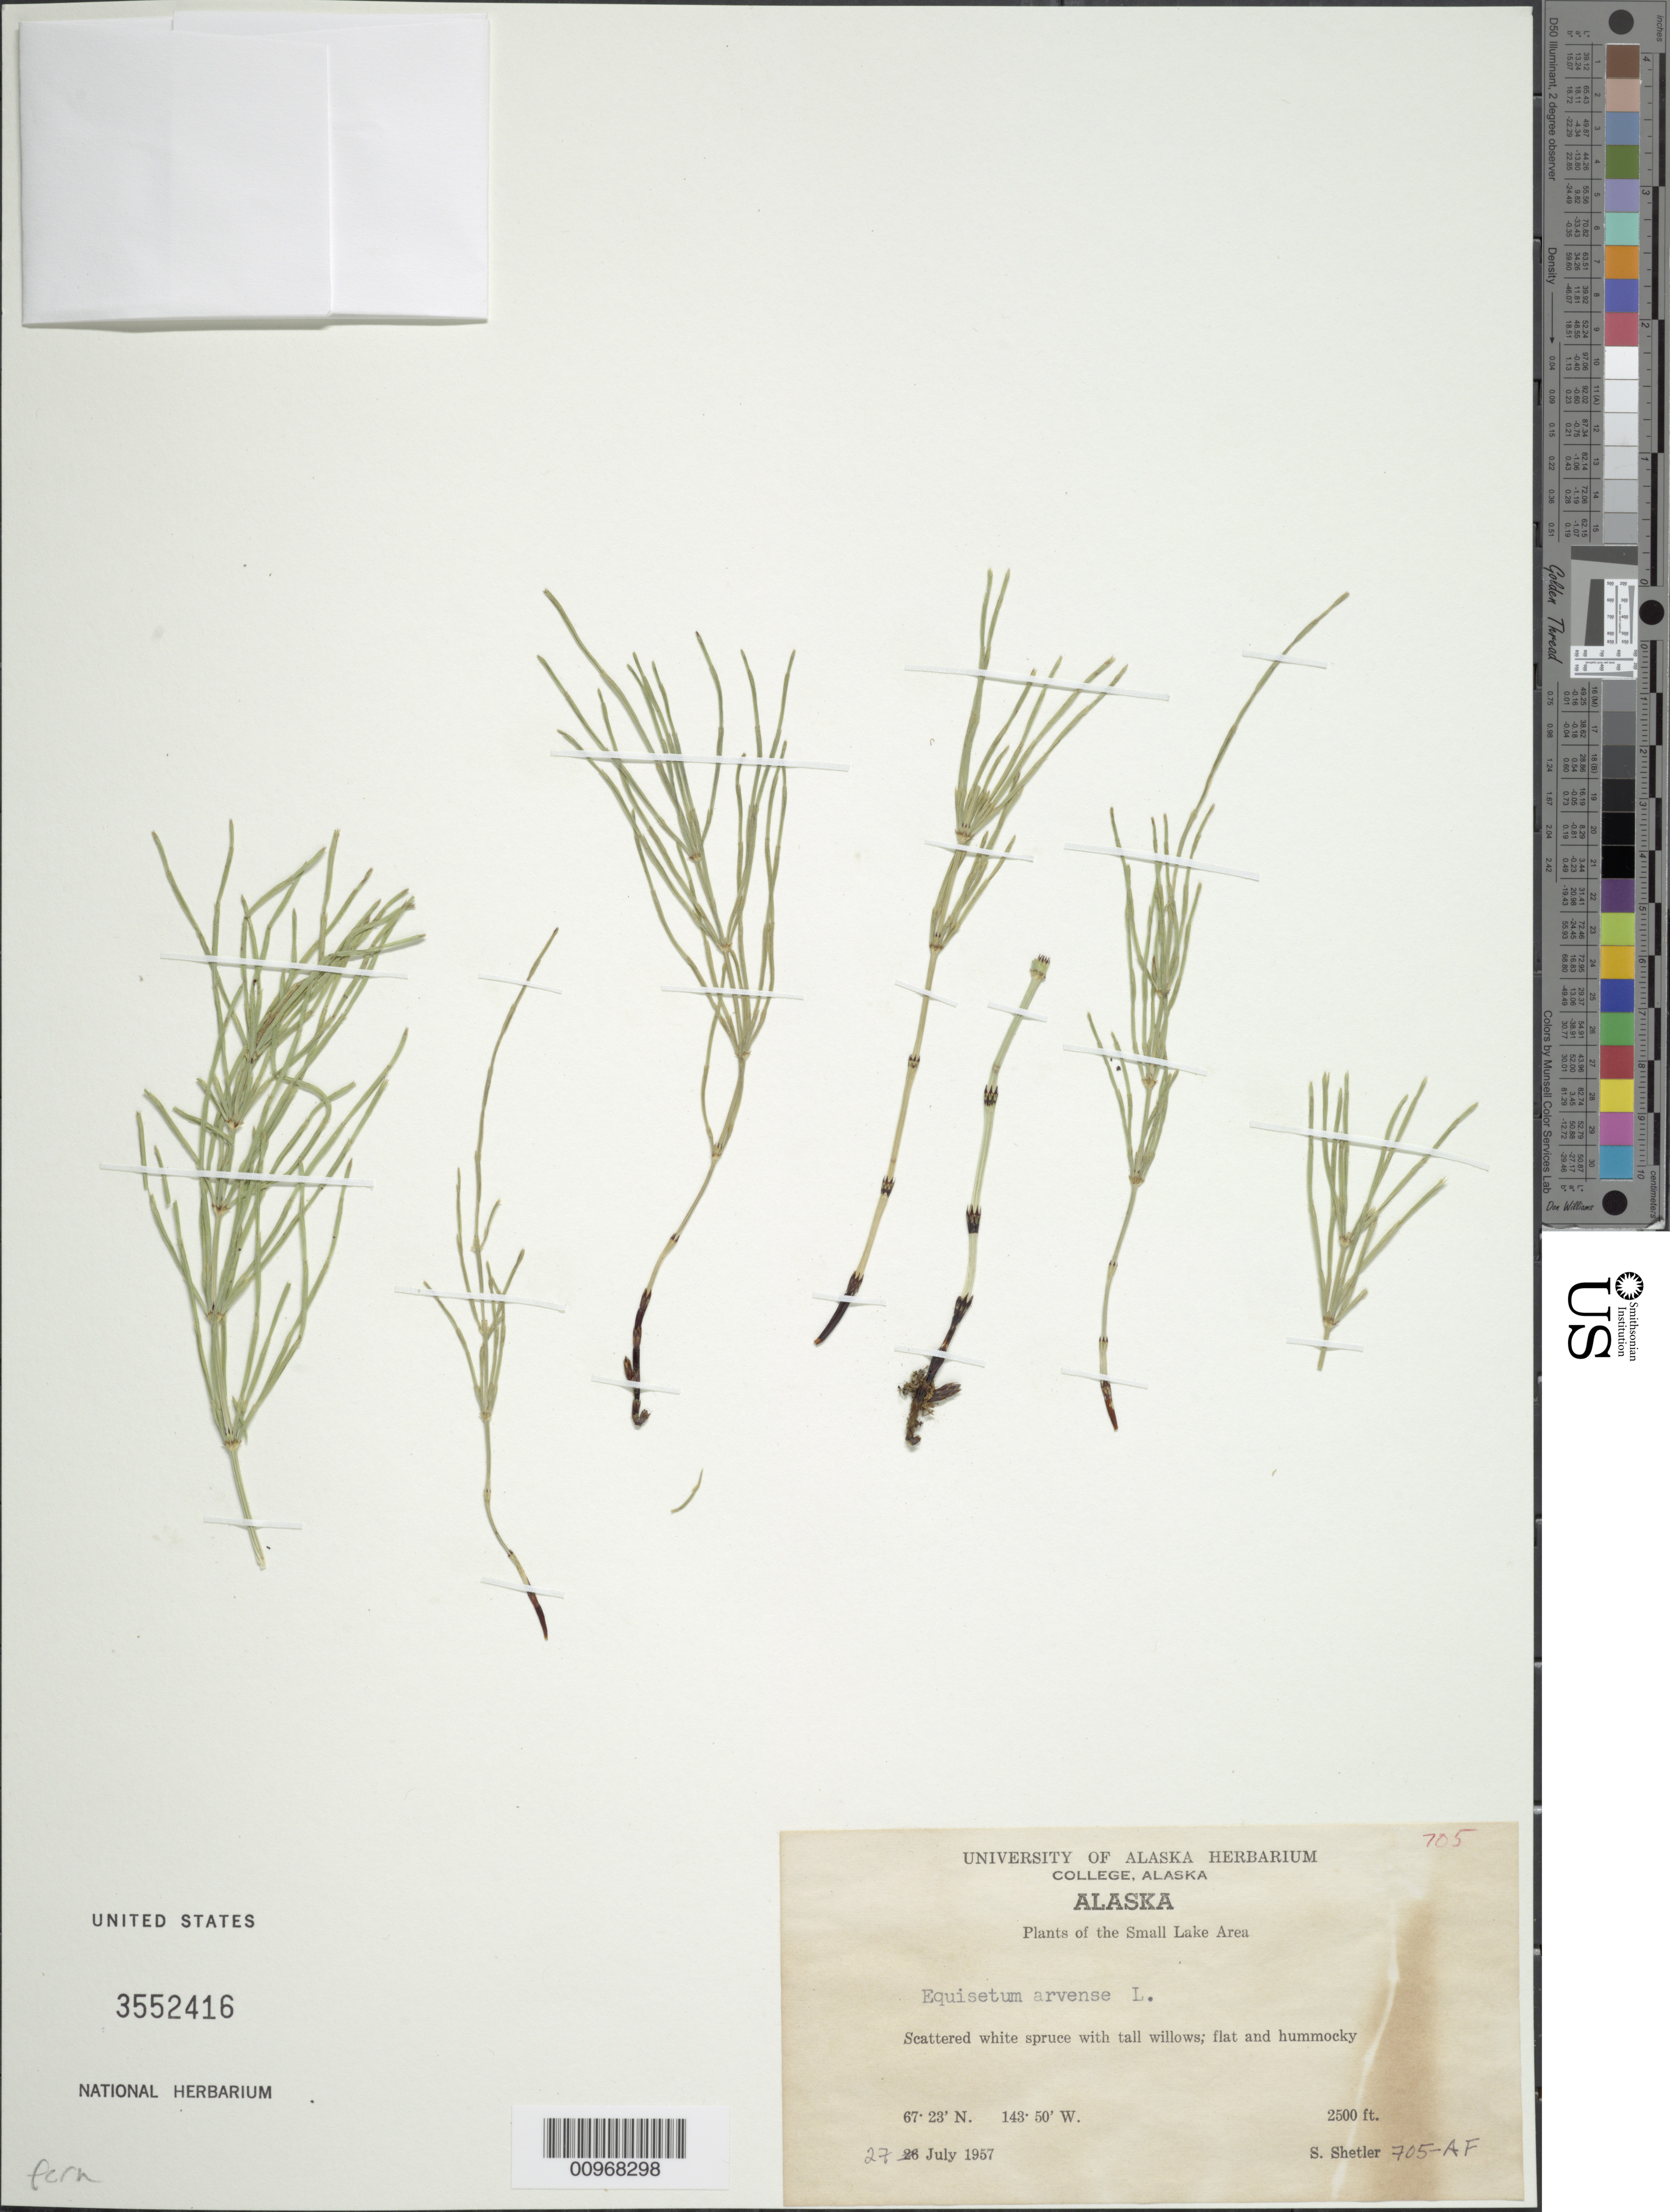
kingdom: Plantae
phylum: Tracheophyta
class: Polypodiopsida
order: Equisetales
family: Equisetaceae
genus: Equisetum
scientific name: Equisetum arvense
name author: L.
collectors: S. Shetler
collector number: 705-AF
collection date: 1957-07-27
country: United States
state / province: Alaska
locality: Small Lake Area.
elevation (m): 762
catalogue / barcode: US 3552416